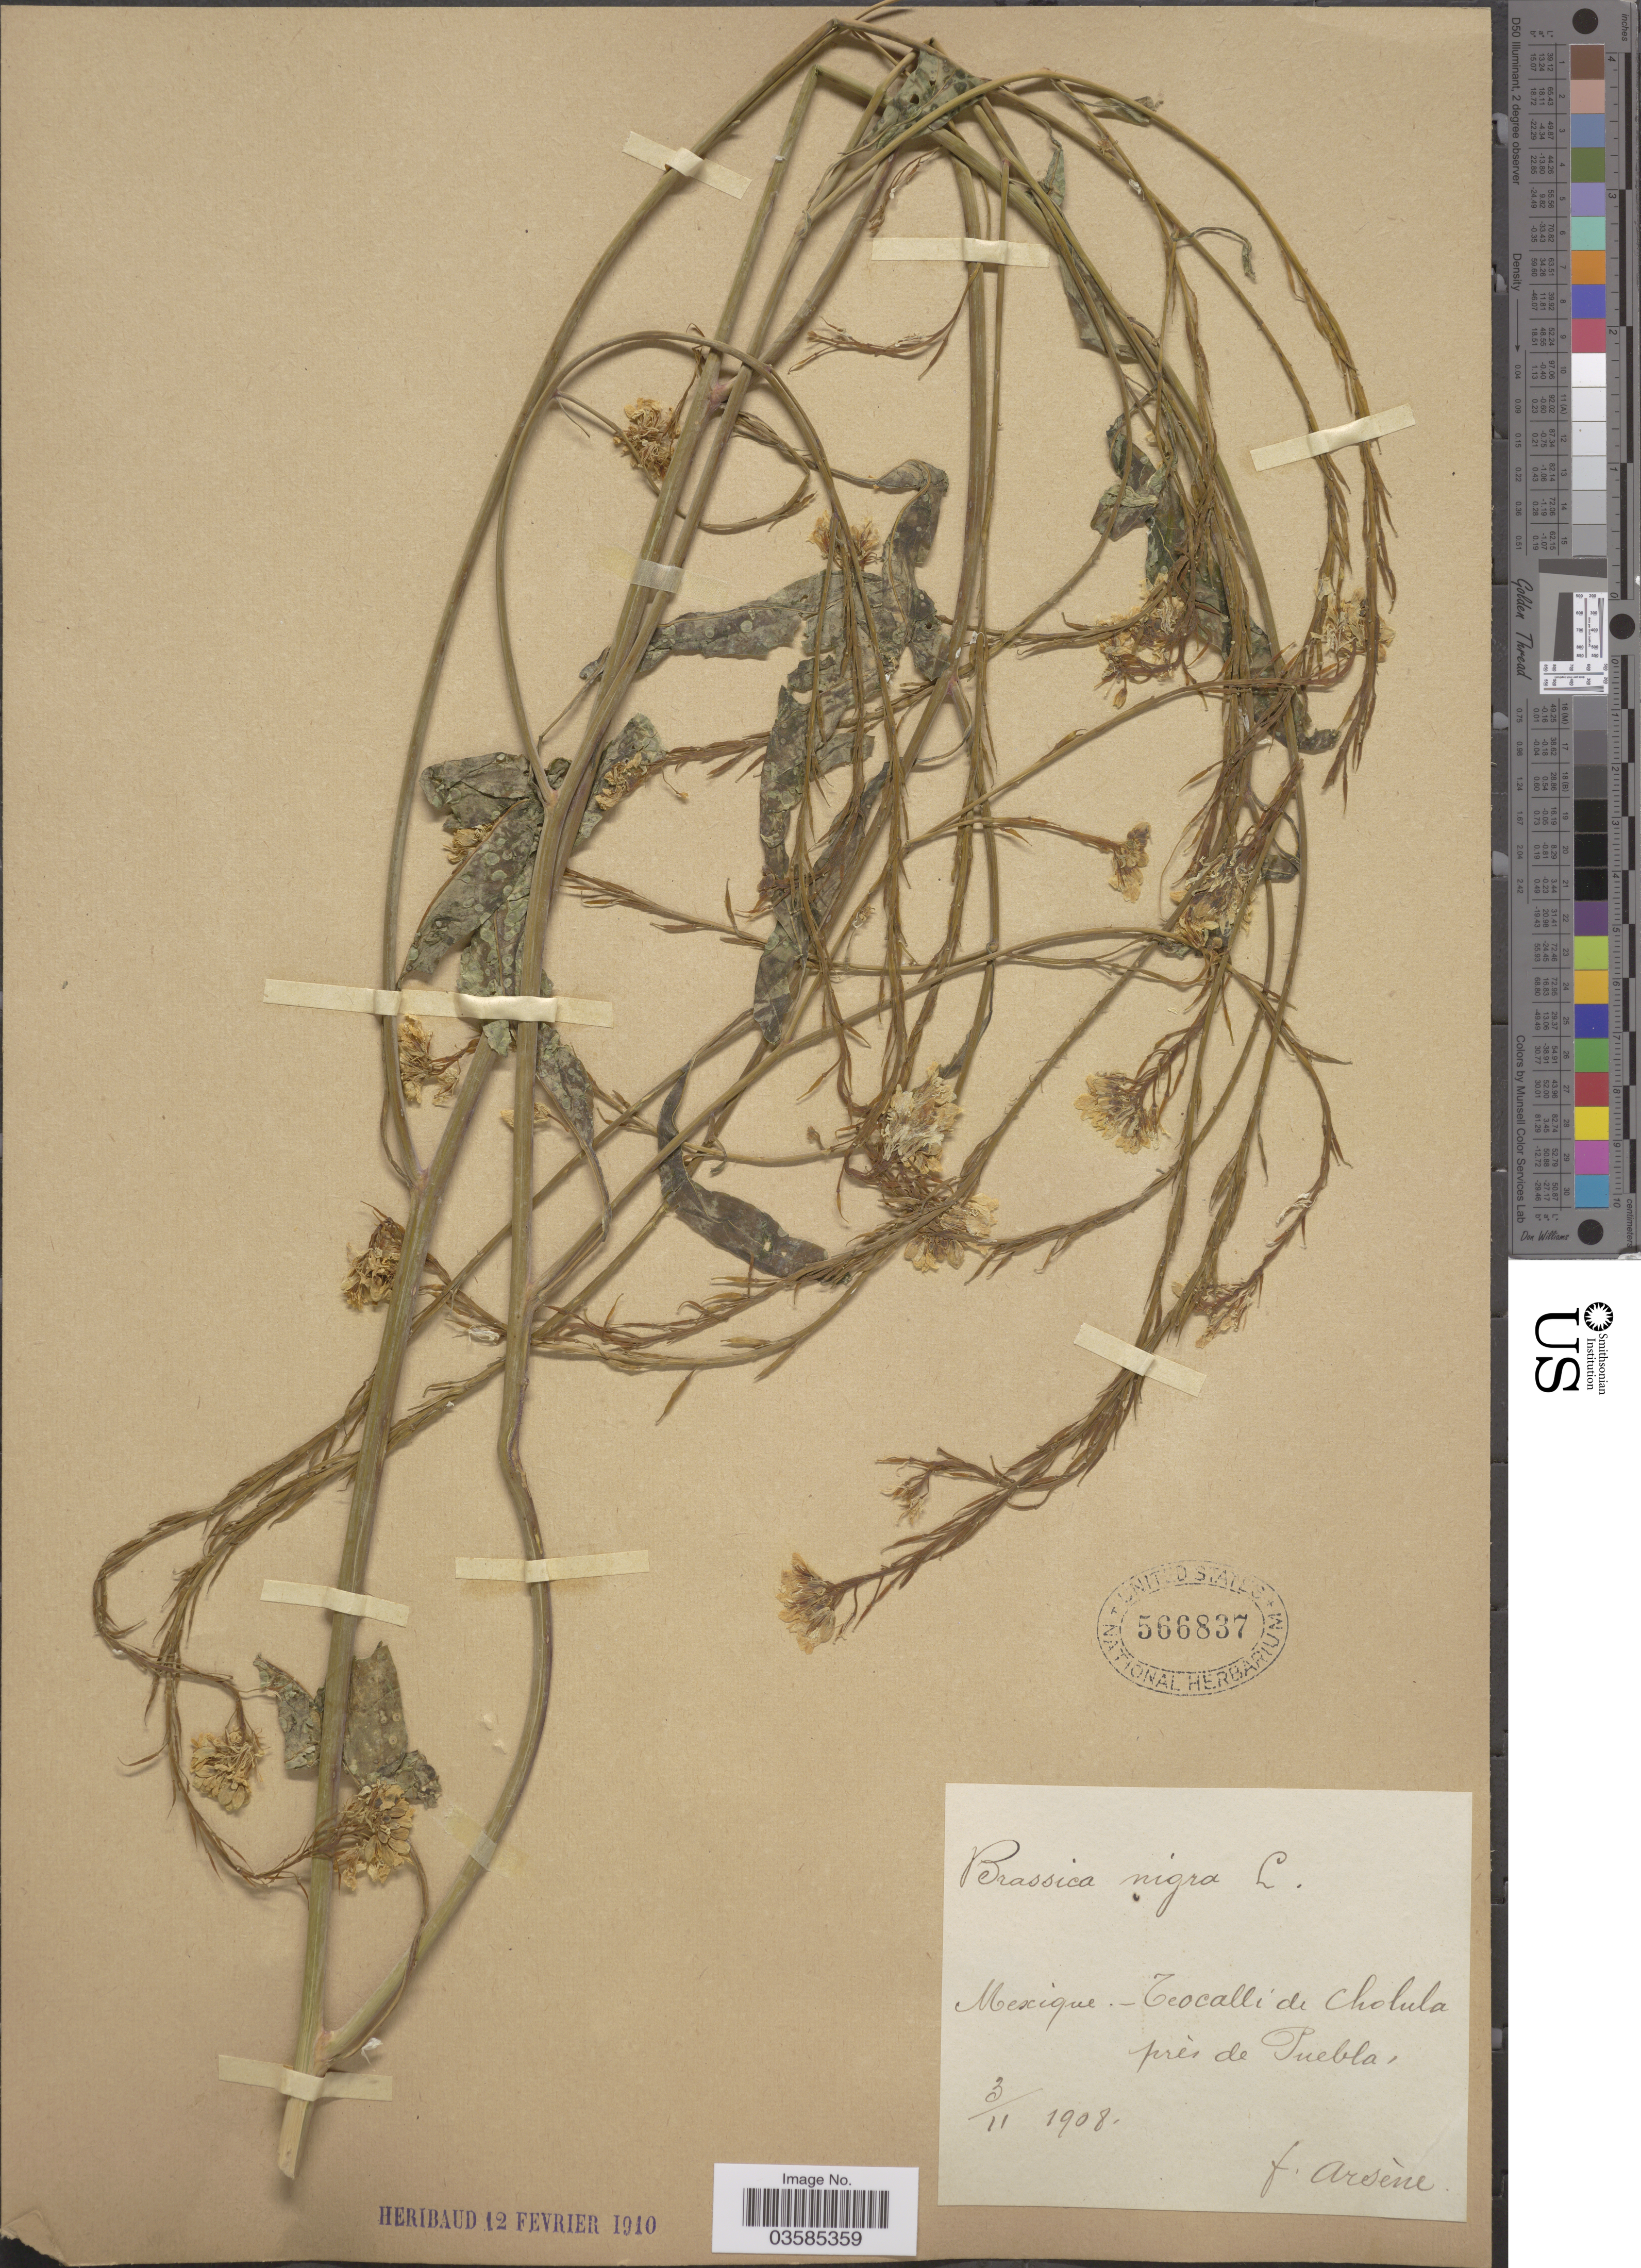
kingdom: Plantae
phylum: Tracheophyta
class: Magnoliopsida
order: Brassicales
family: Brassicaceae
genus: Brassica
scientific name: Brassica nigra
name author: (L.) W.D.J. Koch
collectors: F. Arsène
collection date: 1908-11-03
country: Mexico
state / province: Puebla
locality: Teocalli de Cholula près de Puebla.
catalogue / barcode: US 566837